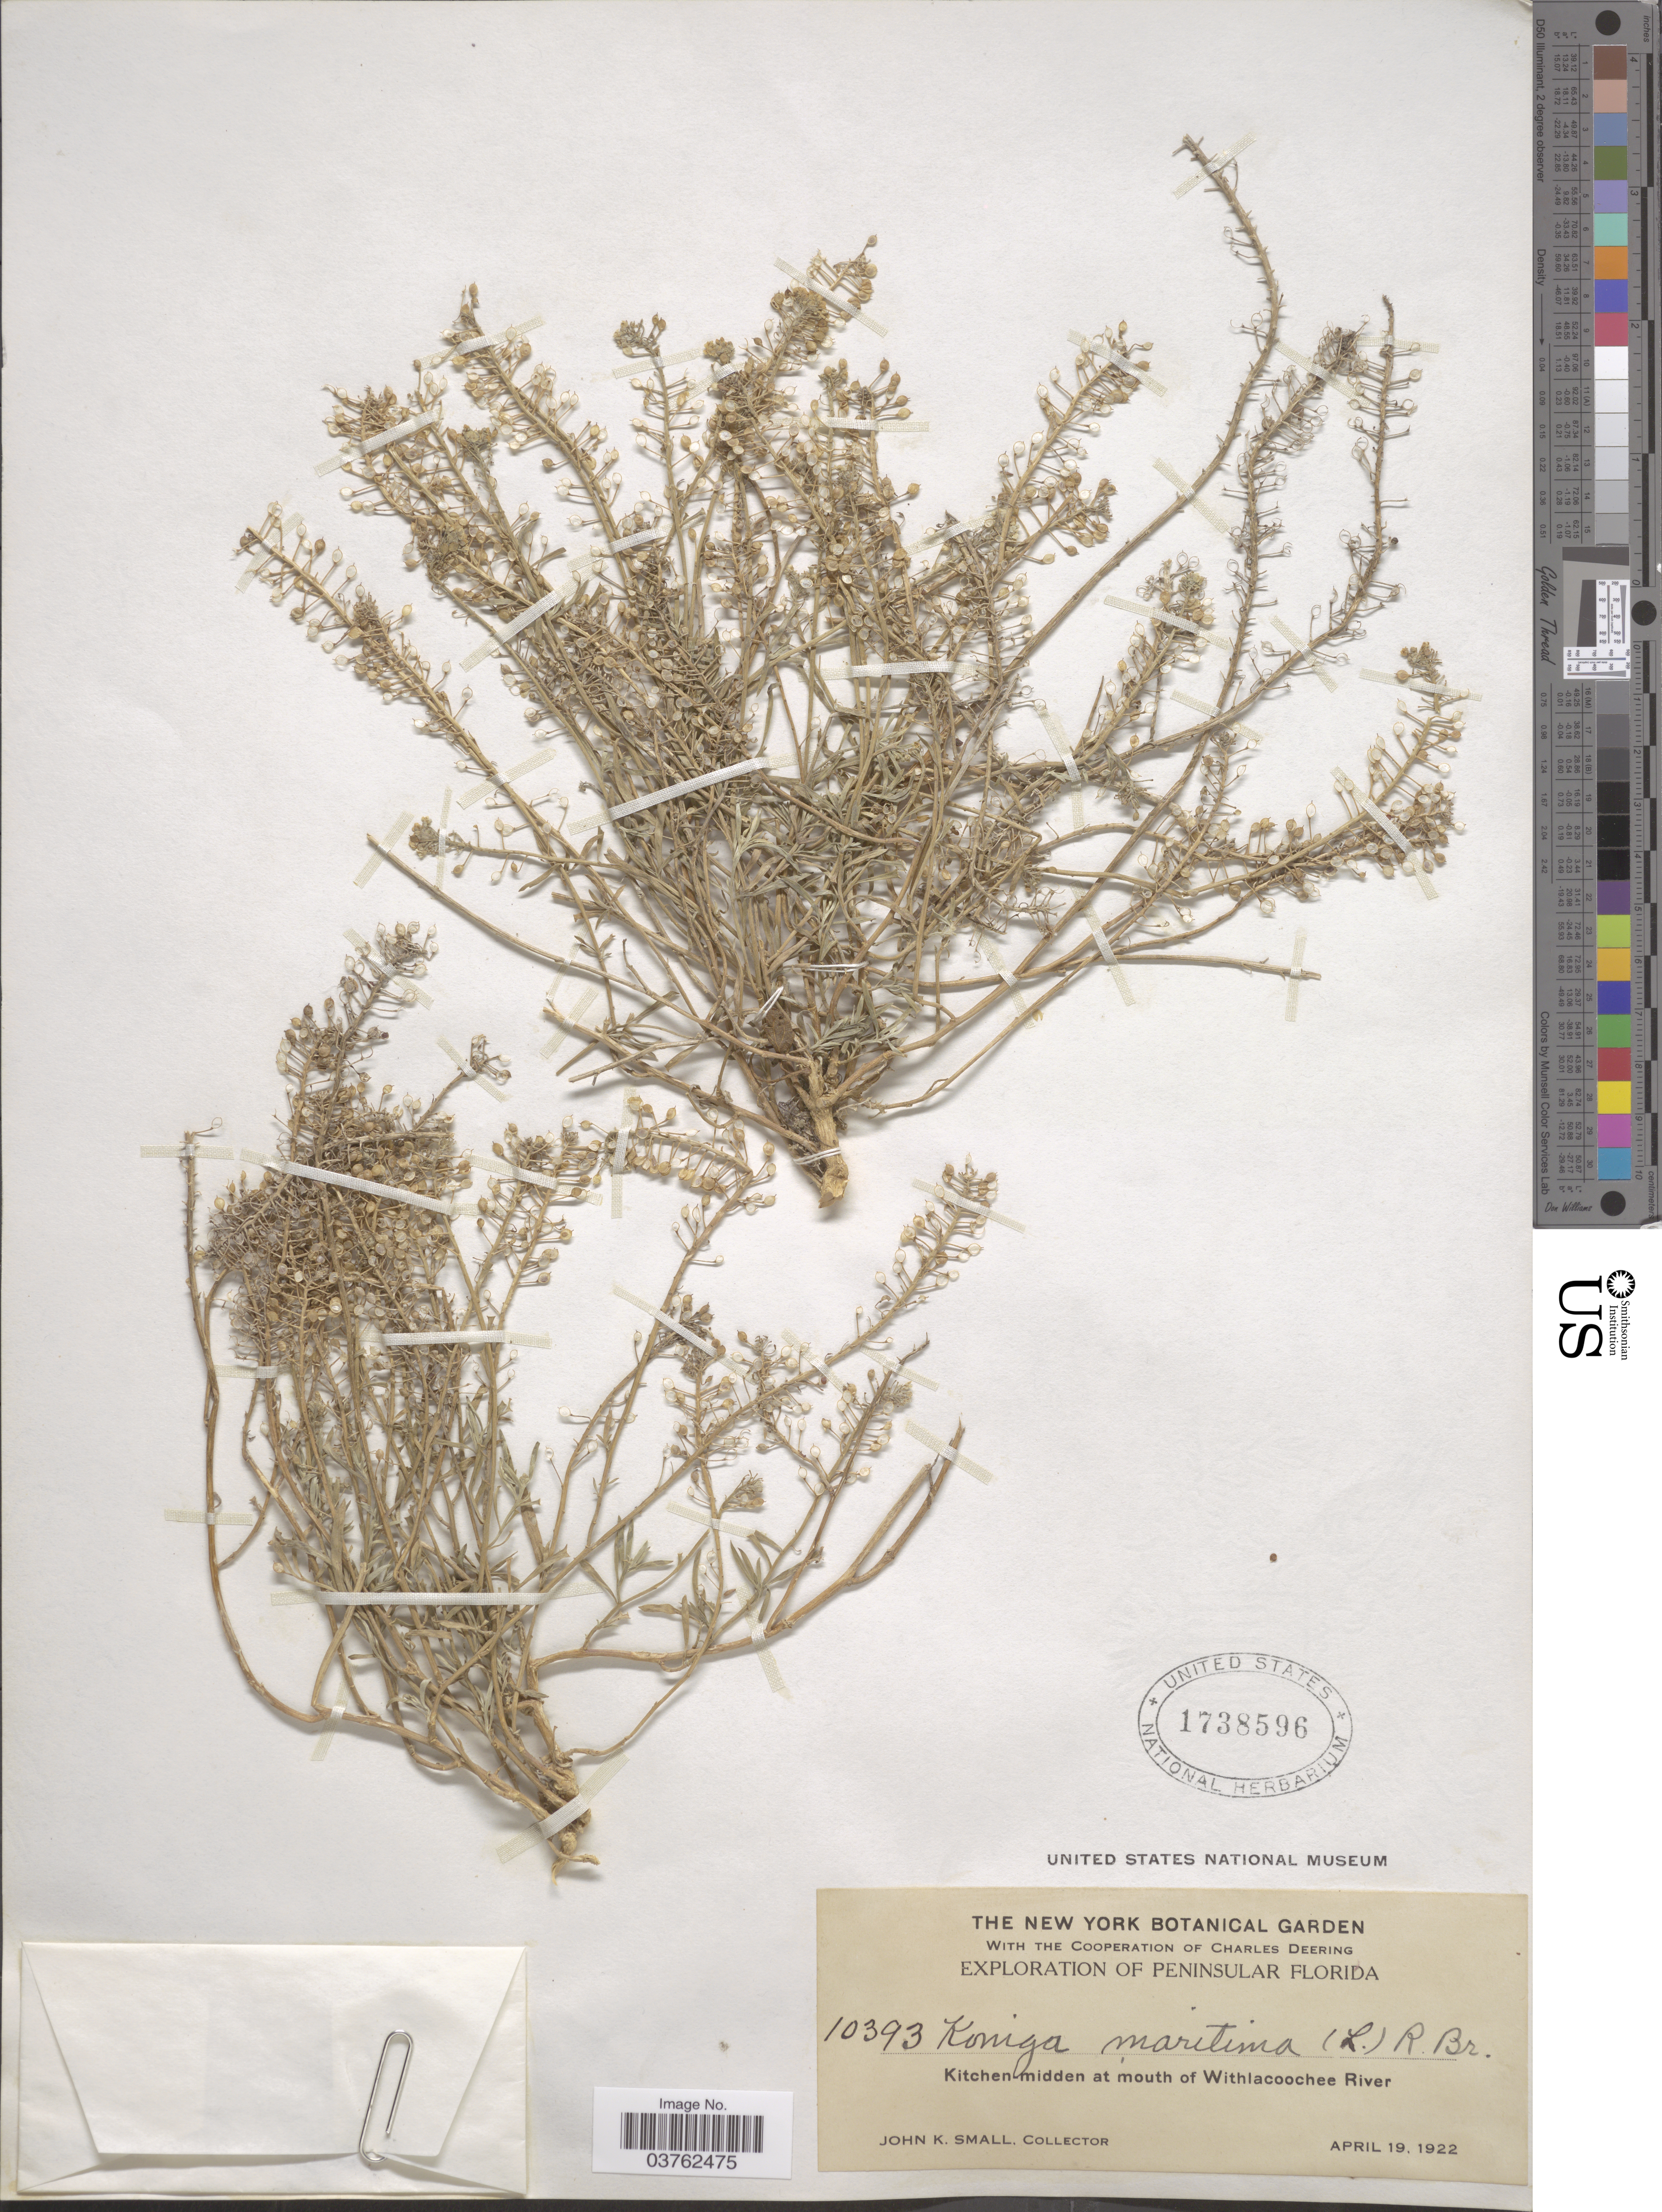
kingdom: Plantae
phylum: Tracheophyta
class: Magnoliopsida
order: Brassicales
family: Brassicaceae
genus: Lobularia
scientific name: Lobularia maritima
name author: (L.) Desv.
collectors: J. K. Small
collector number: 10393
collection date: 1922-04-19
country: United States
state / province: Florida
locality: Peninsular Florida. Kitchen-midden at mouth of Withlacoochee River.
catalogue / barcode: US 1738596